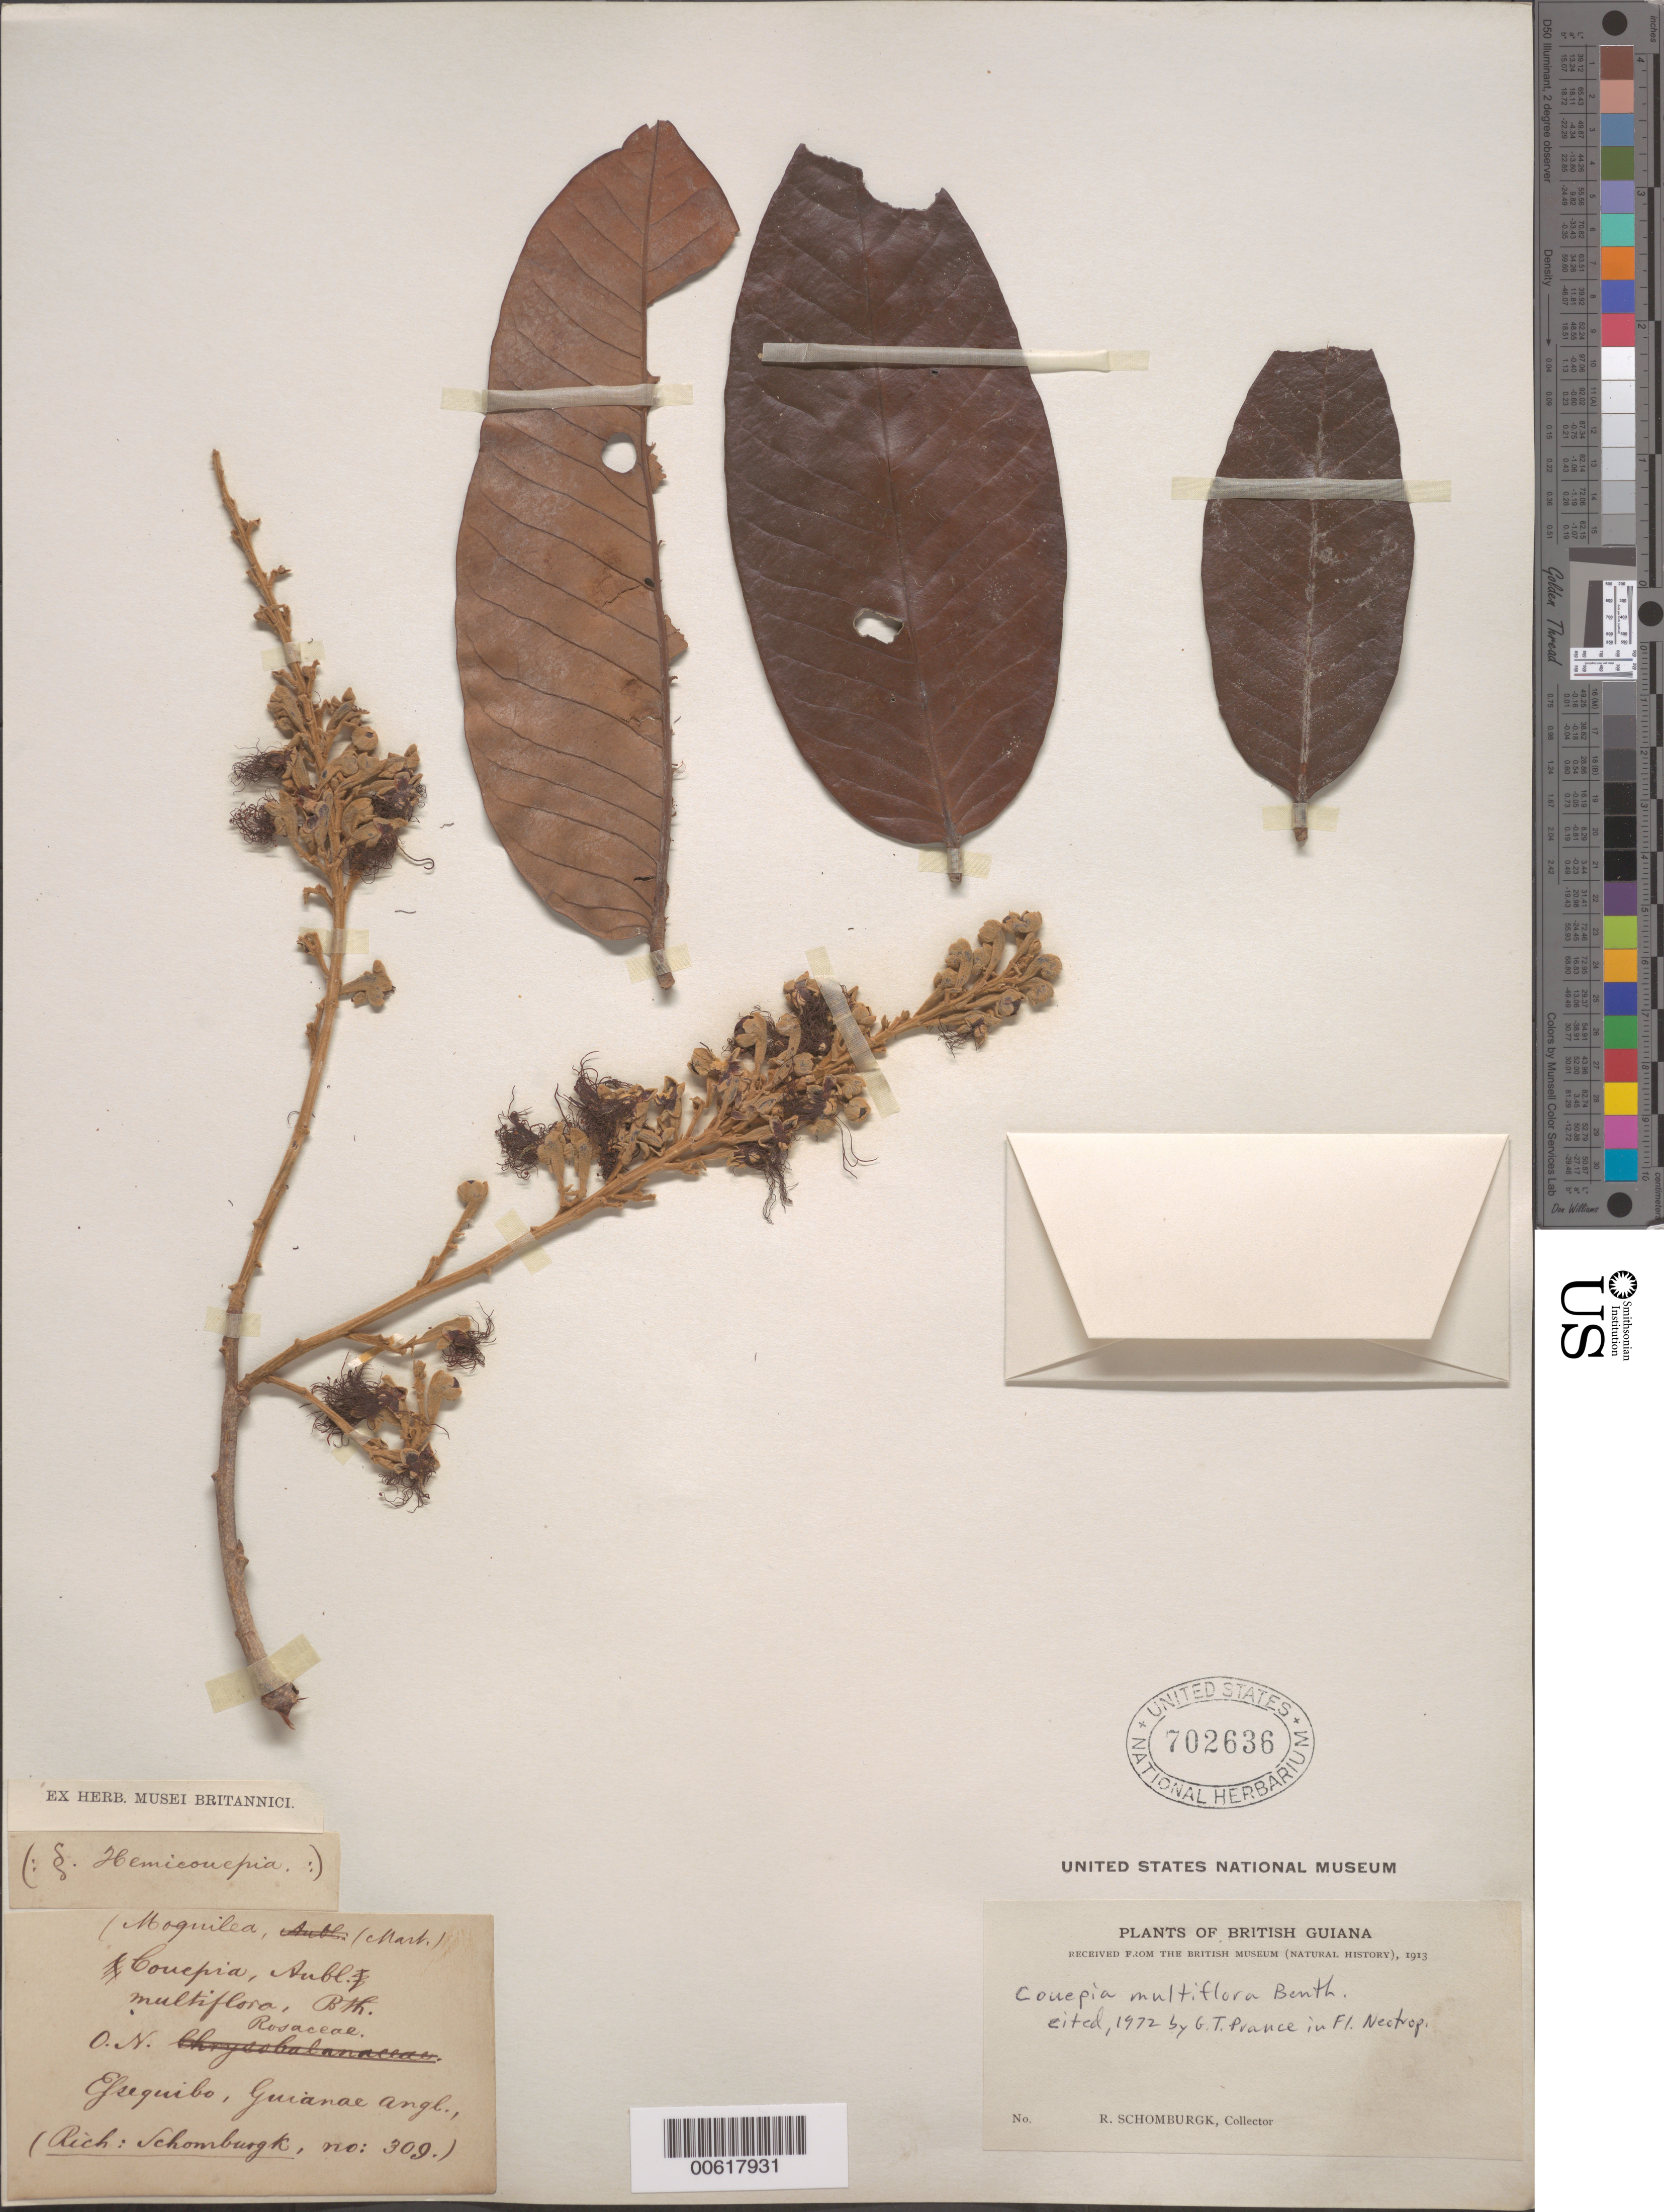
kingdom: Plantae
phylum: Tracheophyta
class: Magnoliopsida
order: Malpighiales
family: Chrysobalanaceae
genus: Couepia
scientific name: Couepia multiflora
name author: Benth.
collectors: R. H. Schomburgk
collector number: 309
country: Guyana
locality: Essequibo R.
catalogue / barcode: US 702636